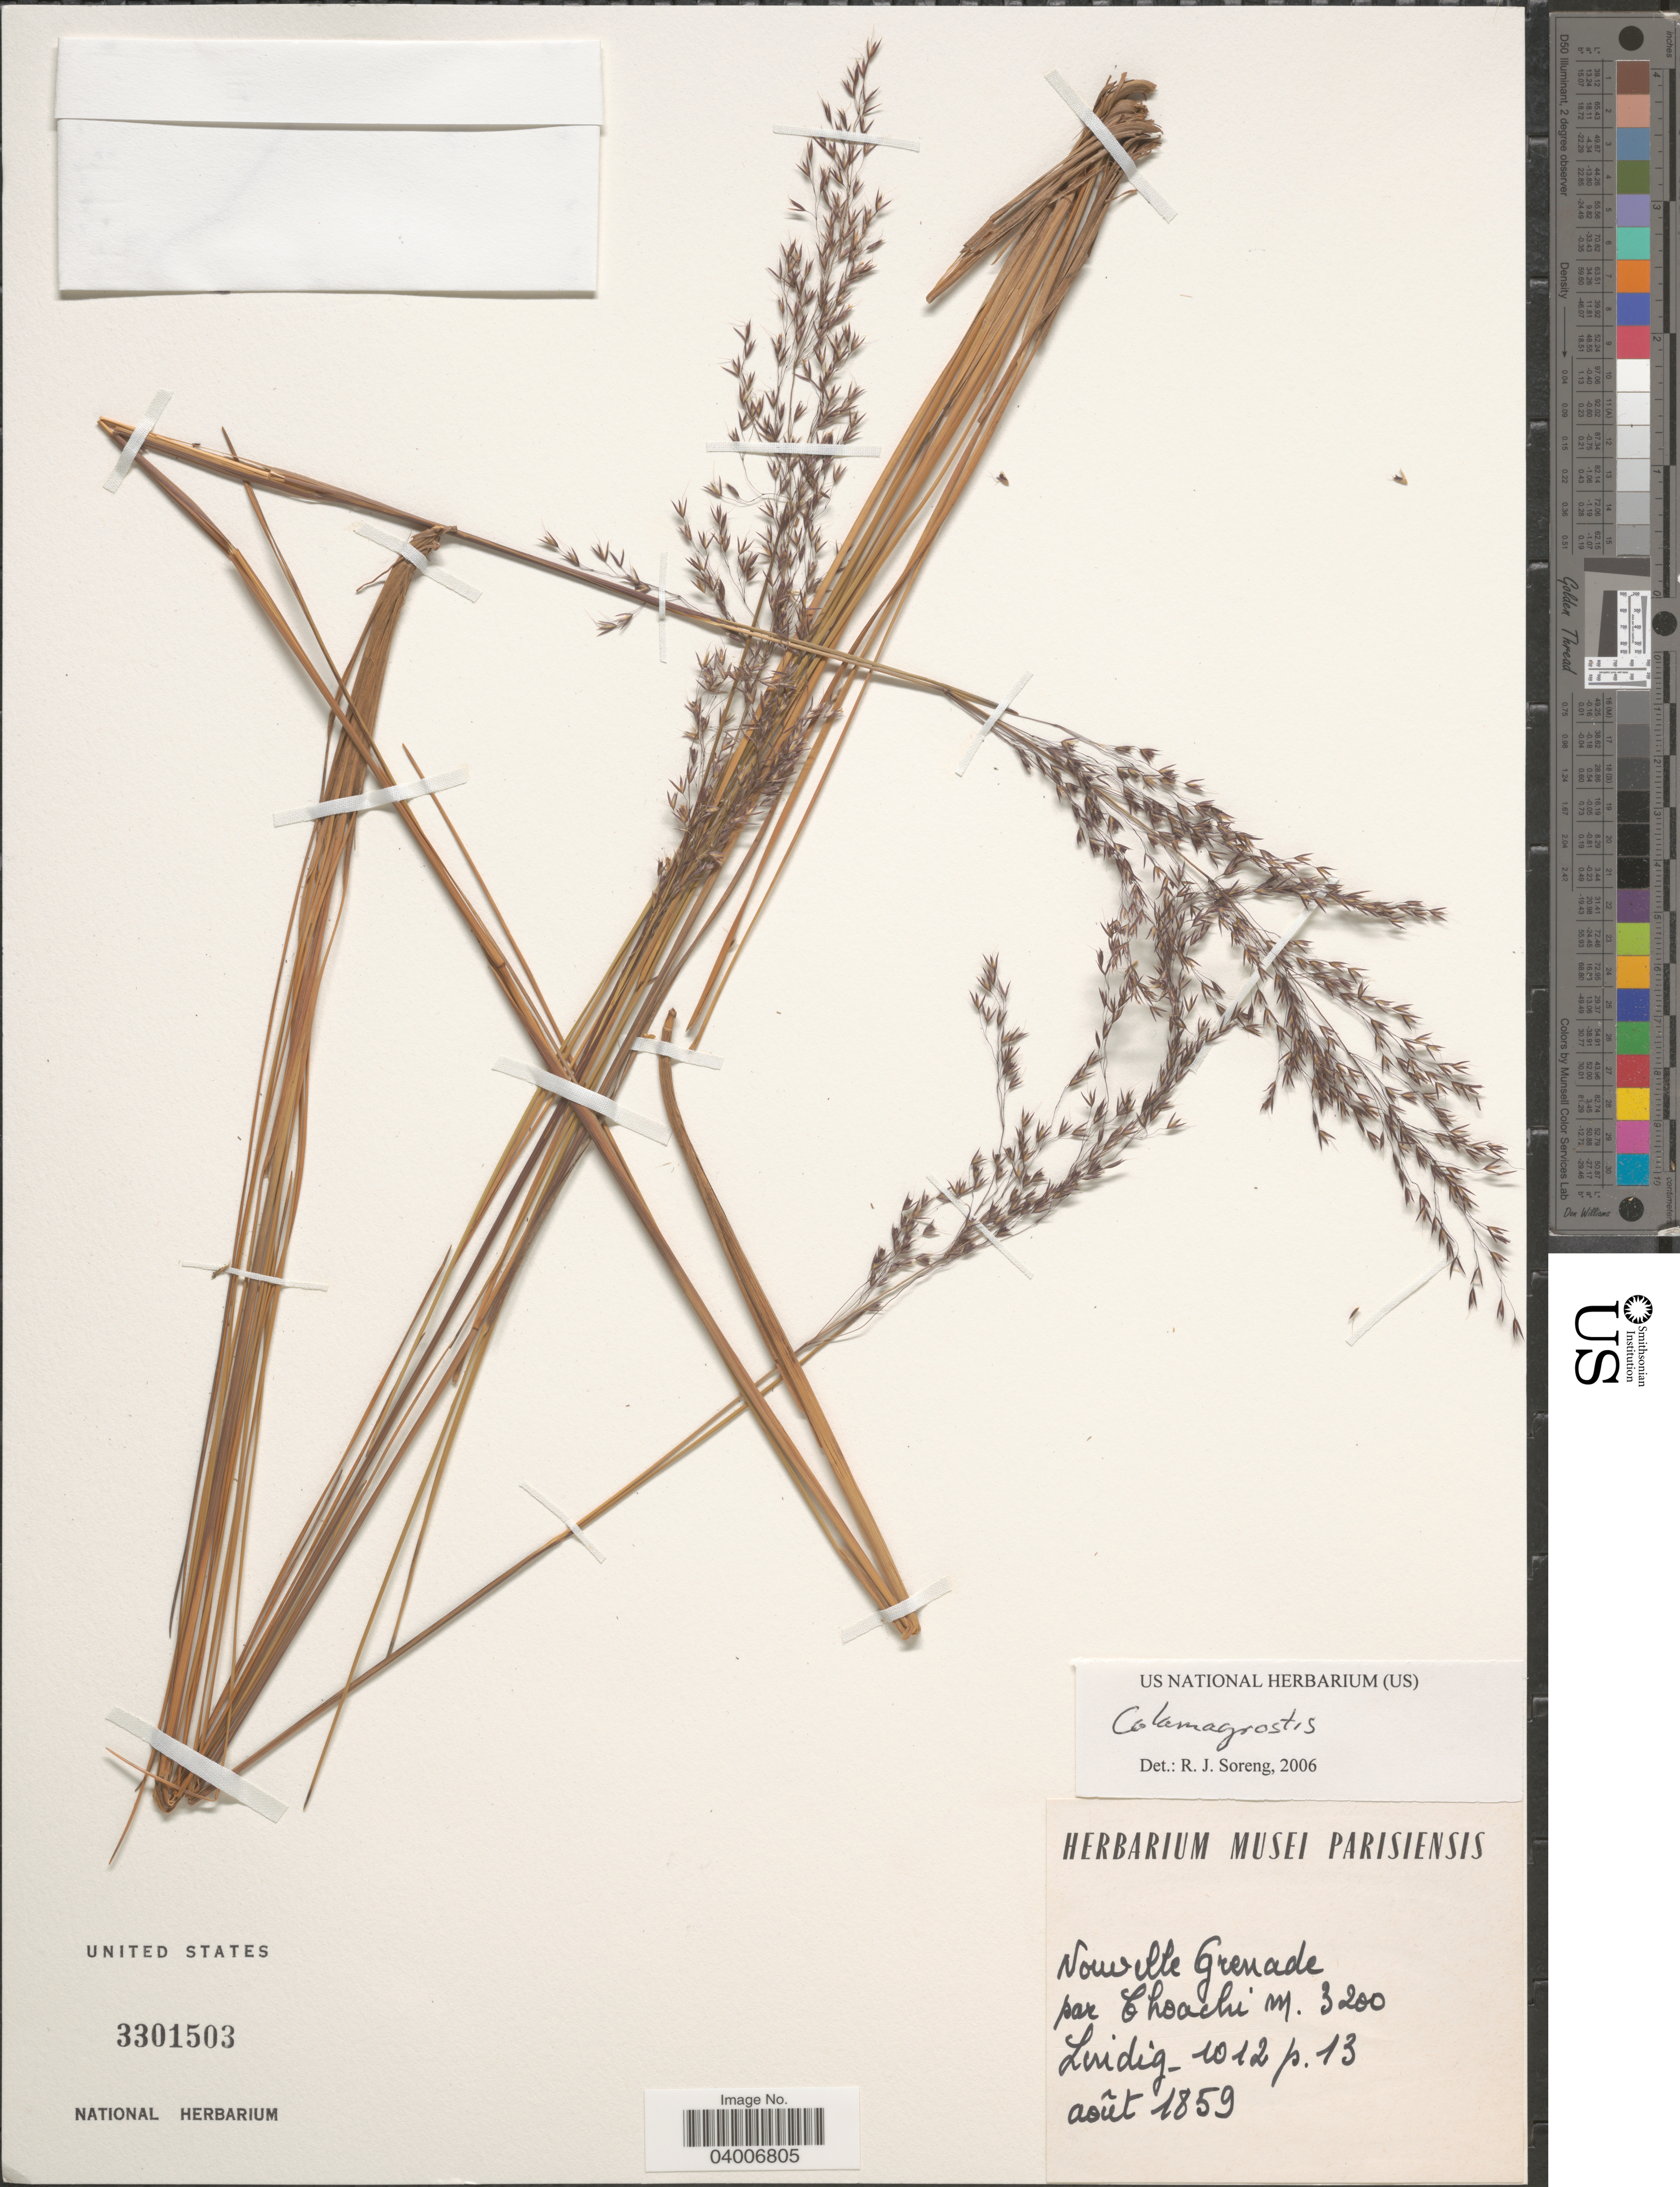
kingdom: Plantae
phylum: Tracheophyta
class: Liliopsida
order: Poales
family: Poaceae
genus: Cinnagrostis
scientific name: Cinnagrostis sp.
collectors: Luidig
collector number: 1012p.13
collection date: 1859-08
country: Colombia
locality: Nouvelle Grenade par Choachi M.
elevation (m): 3200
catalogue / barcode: US 3301503